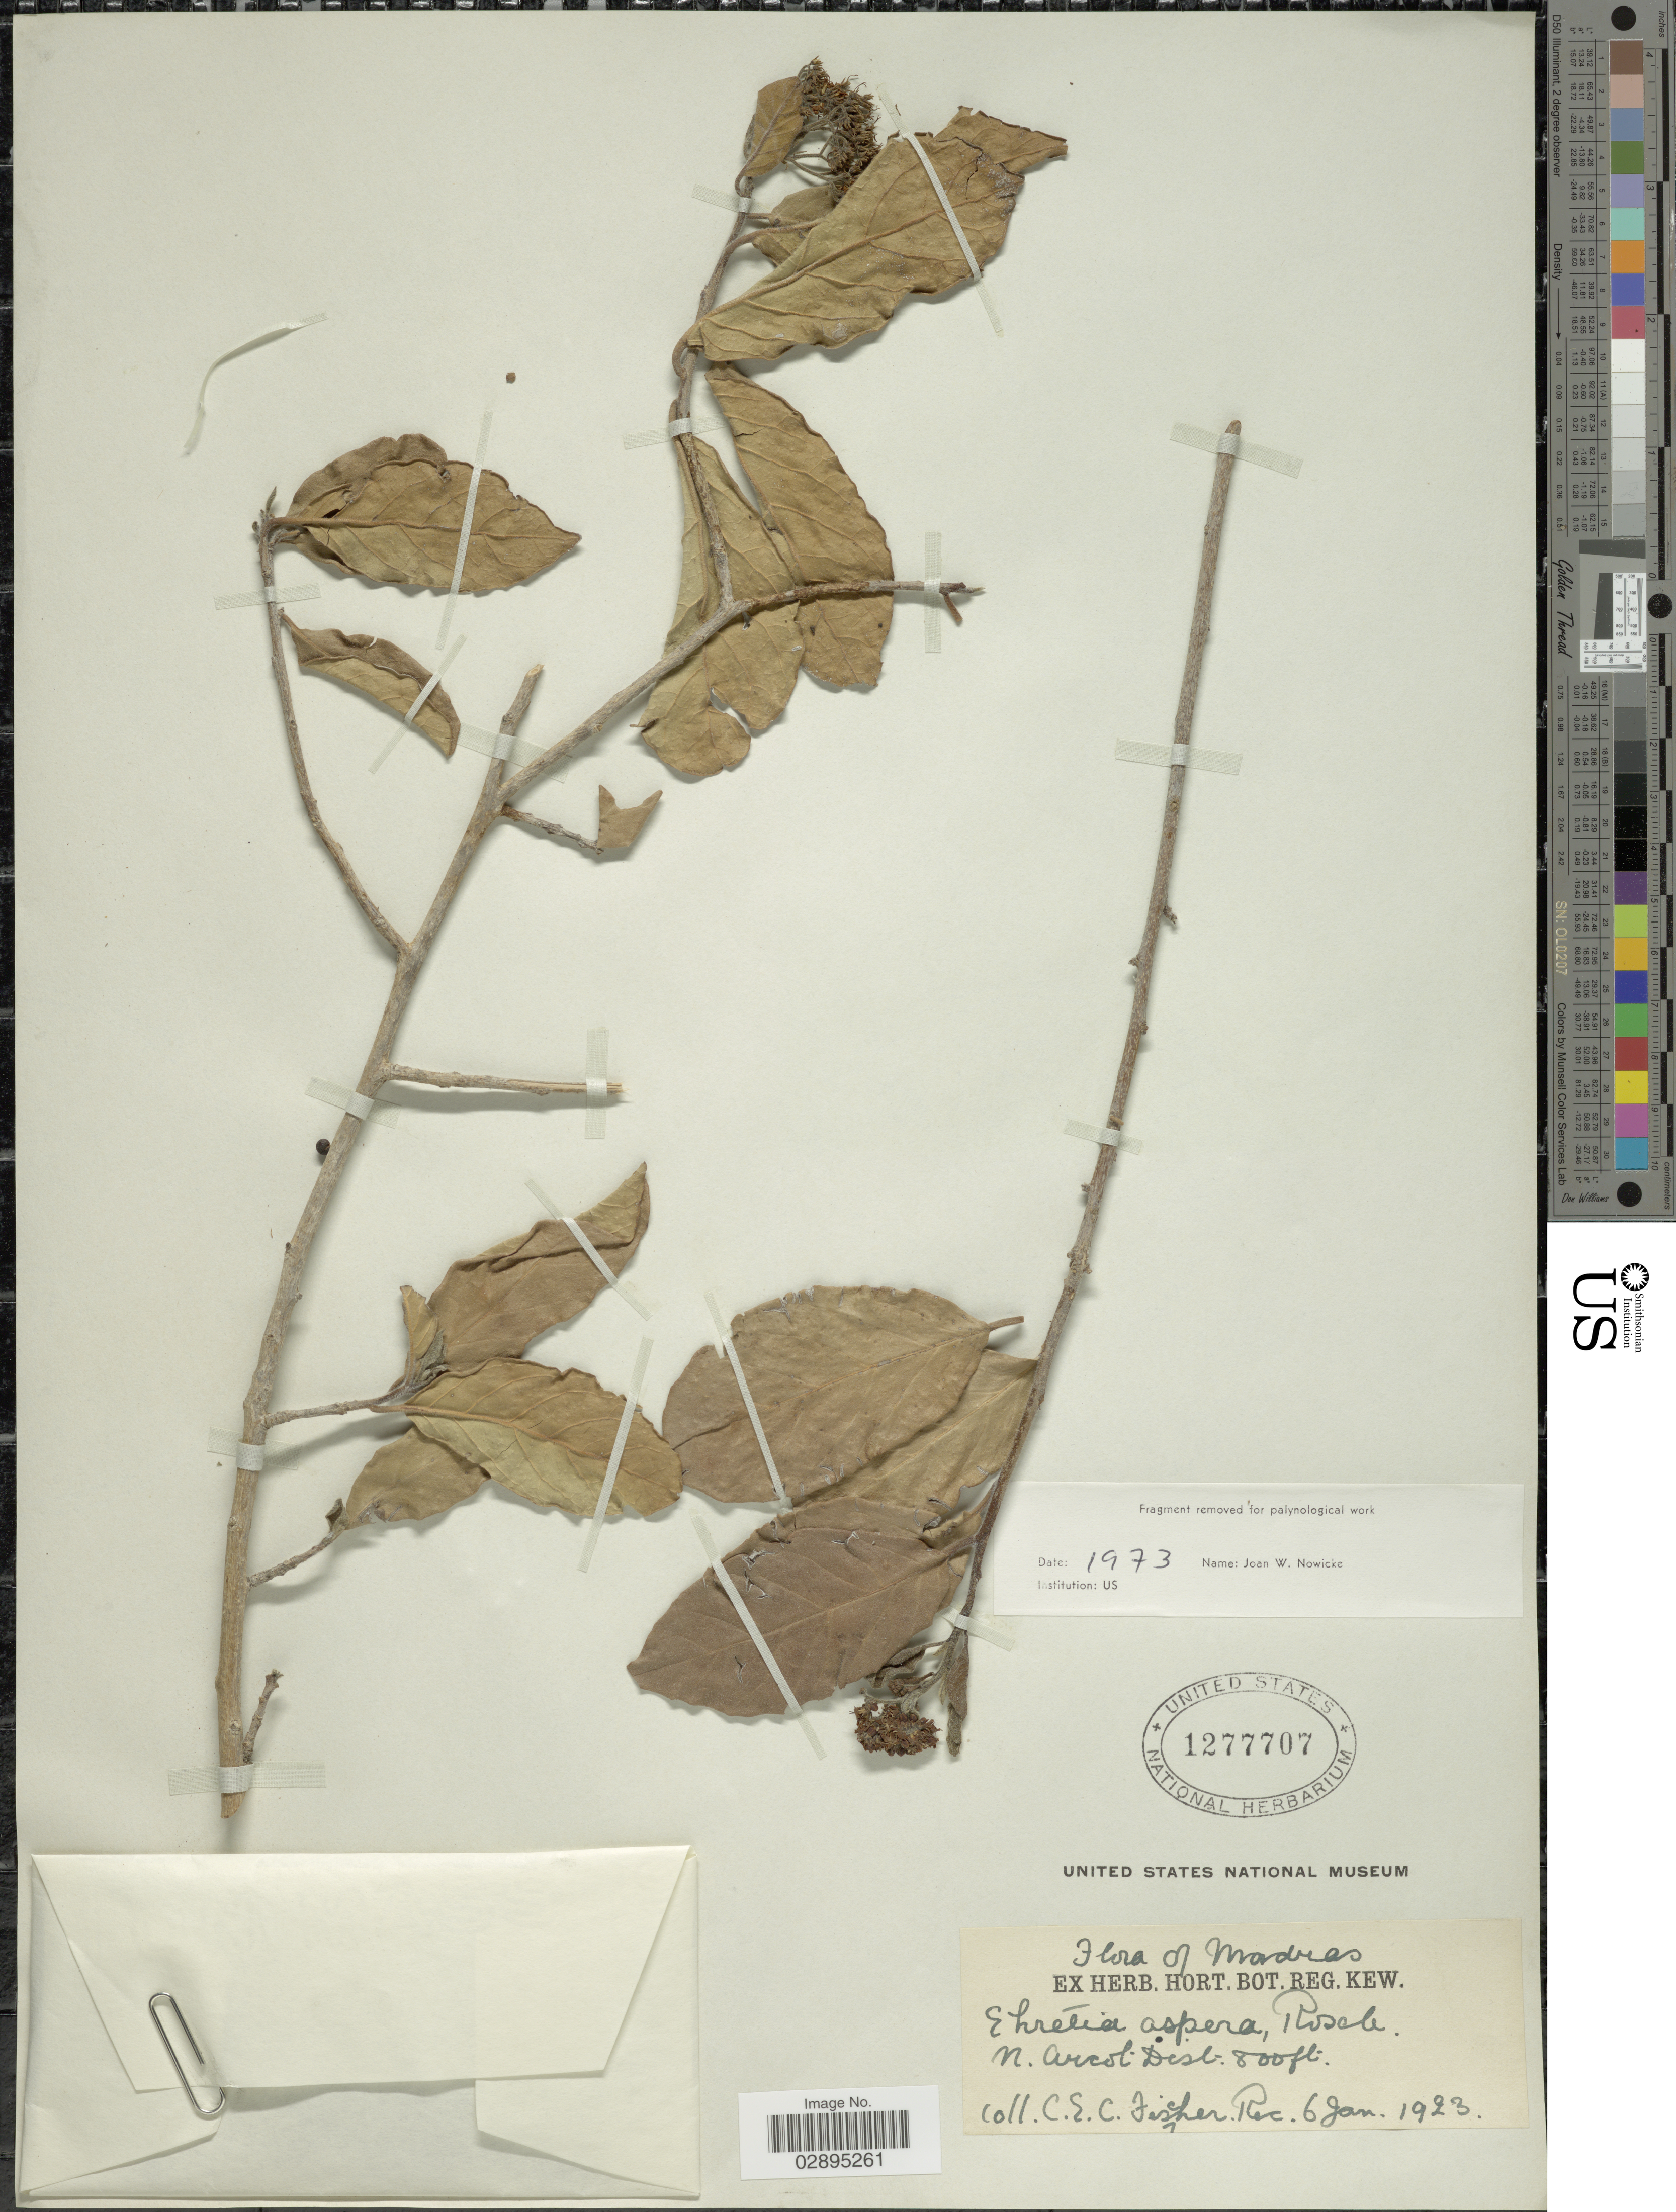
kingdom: Plantae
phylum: Tracheophyta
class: Magnoliopsida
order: Boraginales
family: Ehretiaceae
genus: Ehretia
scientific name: Ehretia aspera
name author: Willd.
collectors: C. E. C. Fischer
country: India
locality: Madras. N. Arcot Dist.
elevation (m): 244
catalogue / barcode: US 1277707